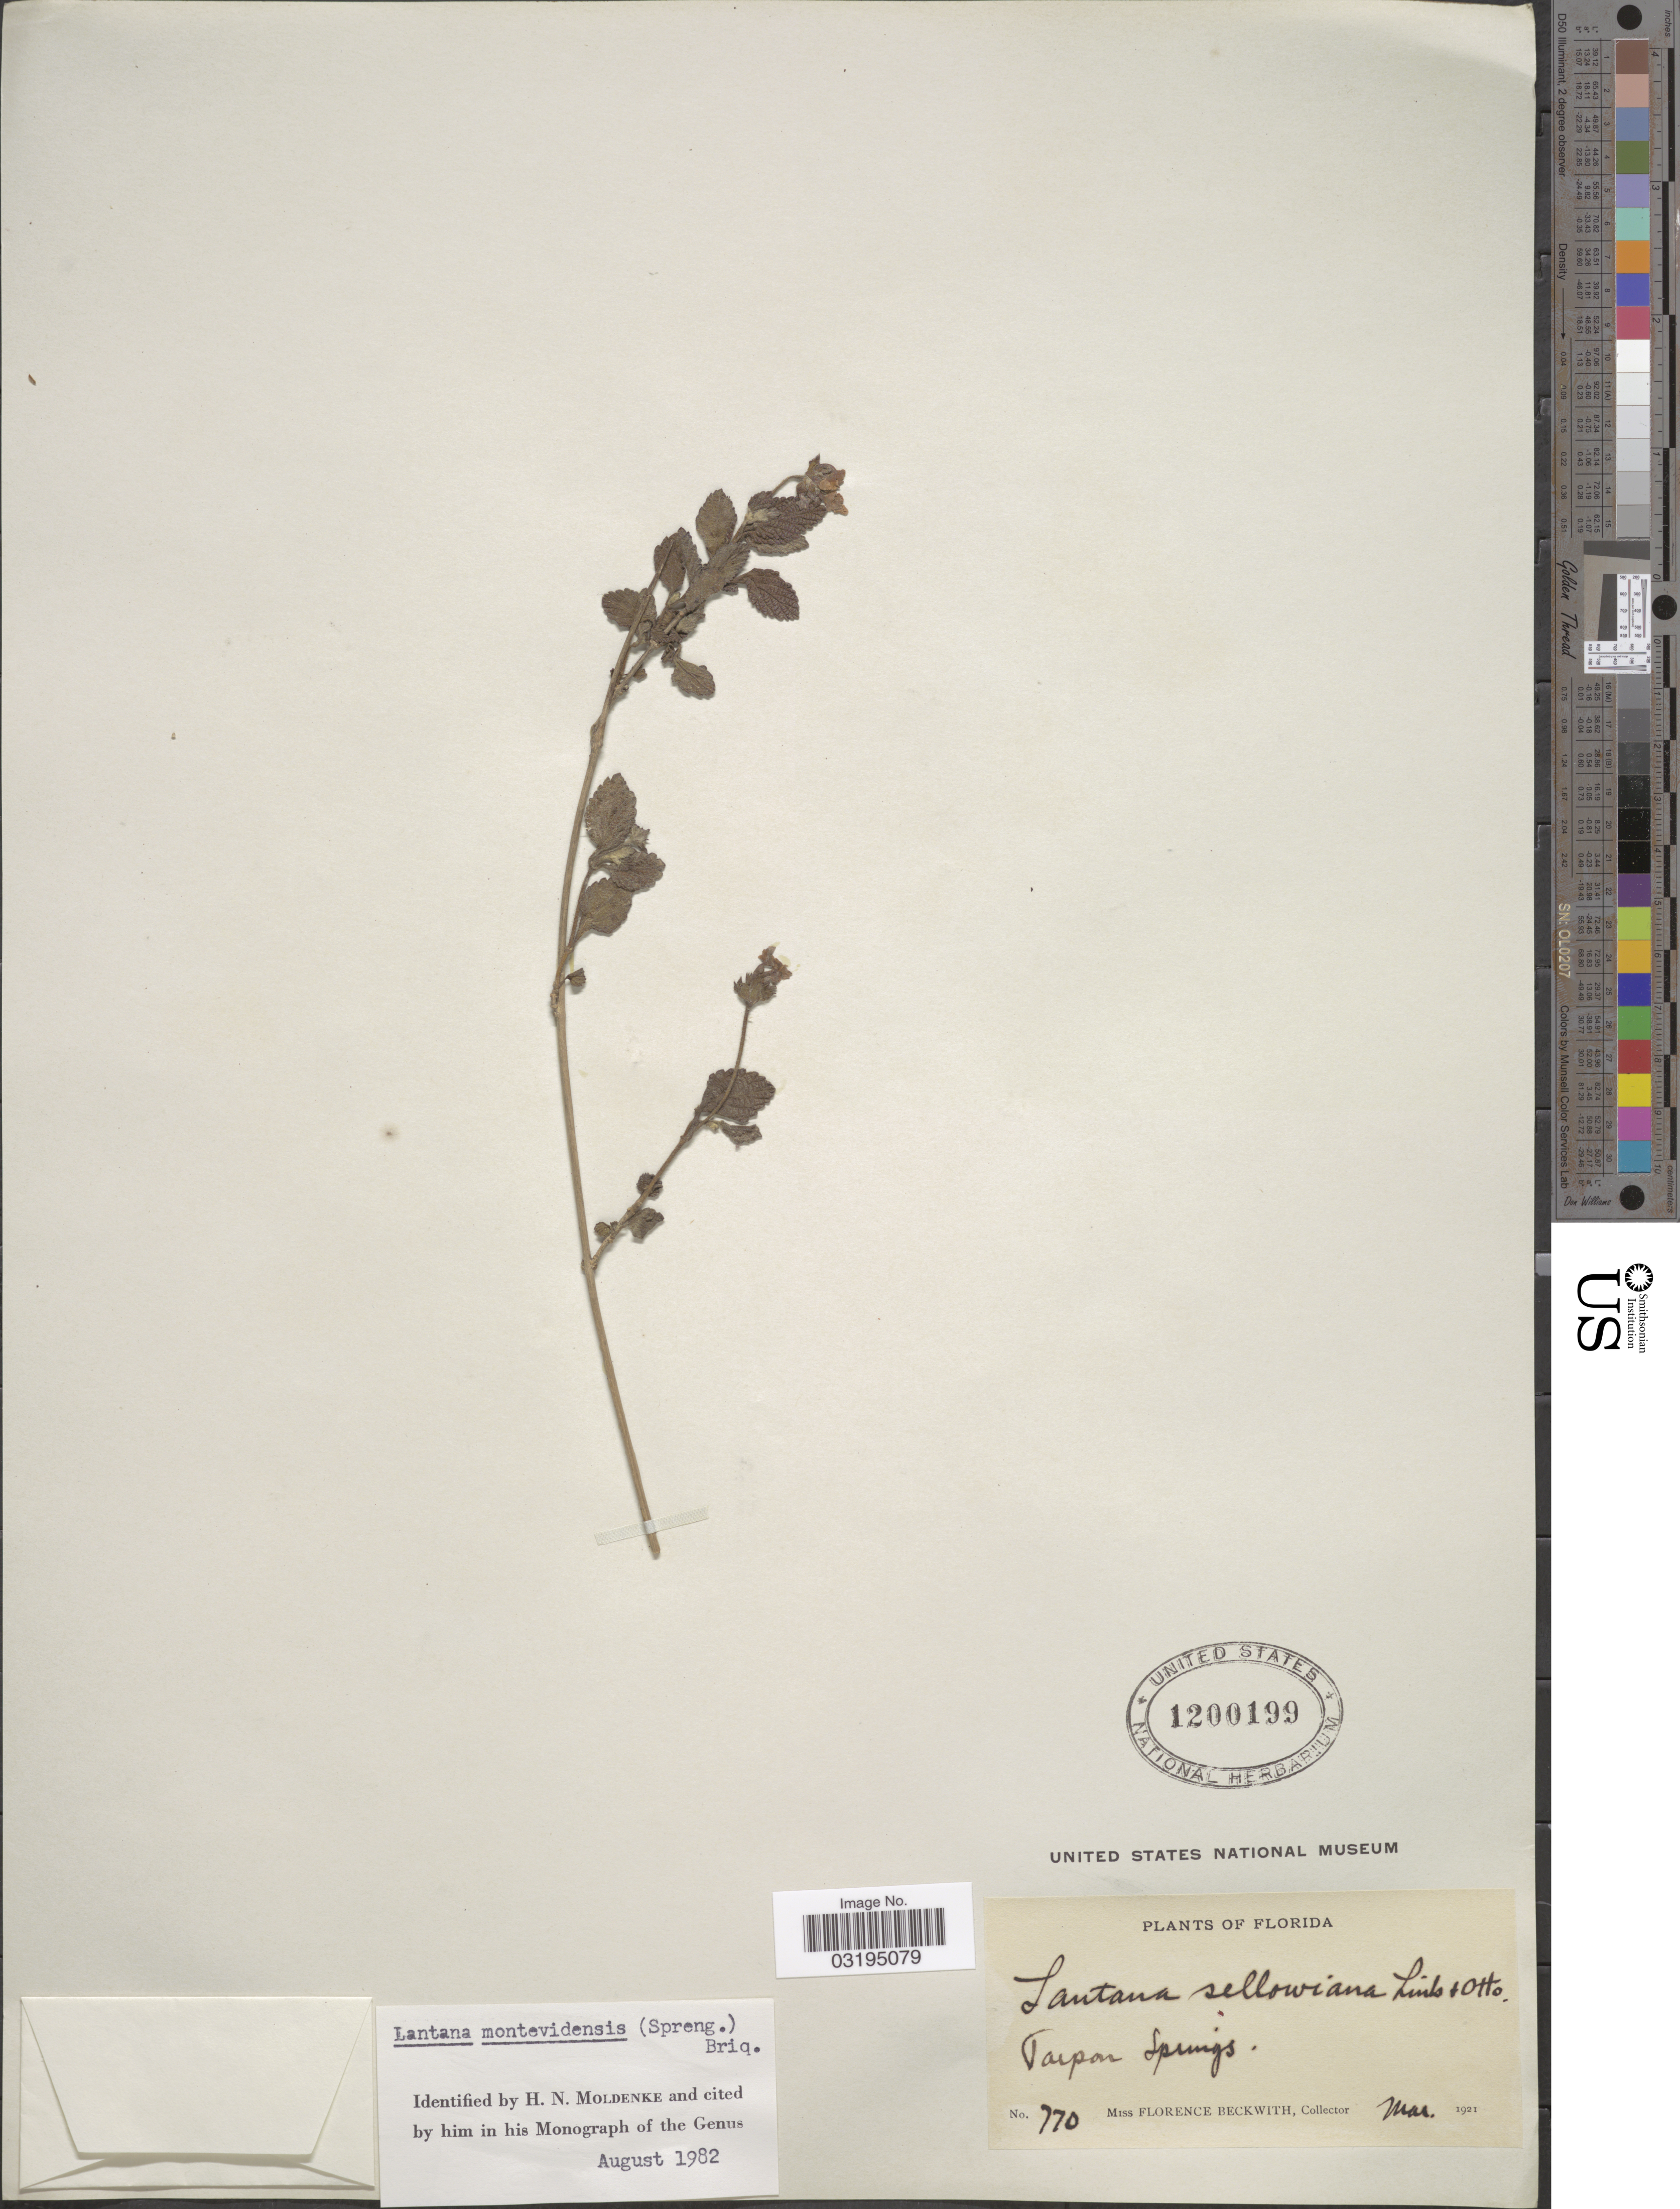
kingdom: Plantae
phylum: Tracheophyta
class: Magnoliopsida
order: Lamiales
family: Verbenaceae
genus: Lantana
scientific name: Lantana montevidensis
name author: (Spreng.) Briq.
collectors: F. Beckwith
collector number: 770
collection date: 1921-03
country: United States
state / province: Florida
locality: Tarpon Springs.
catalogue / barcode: US 1200199